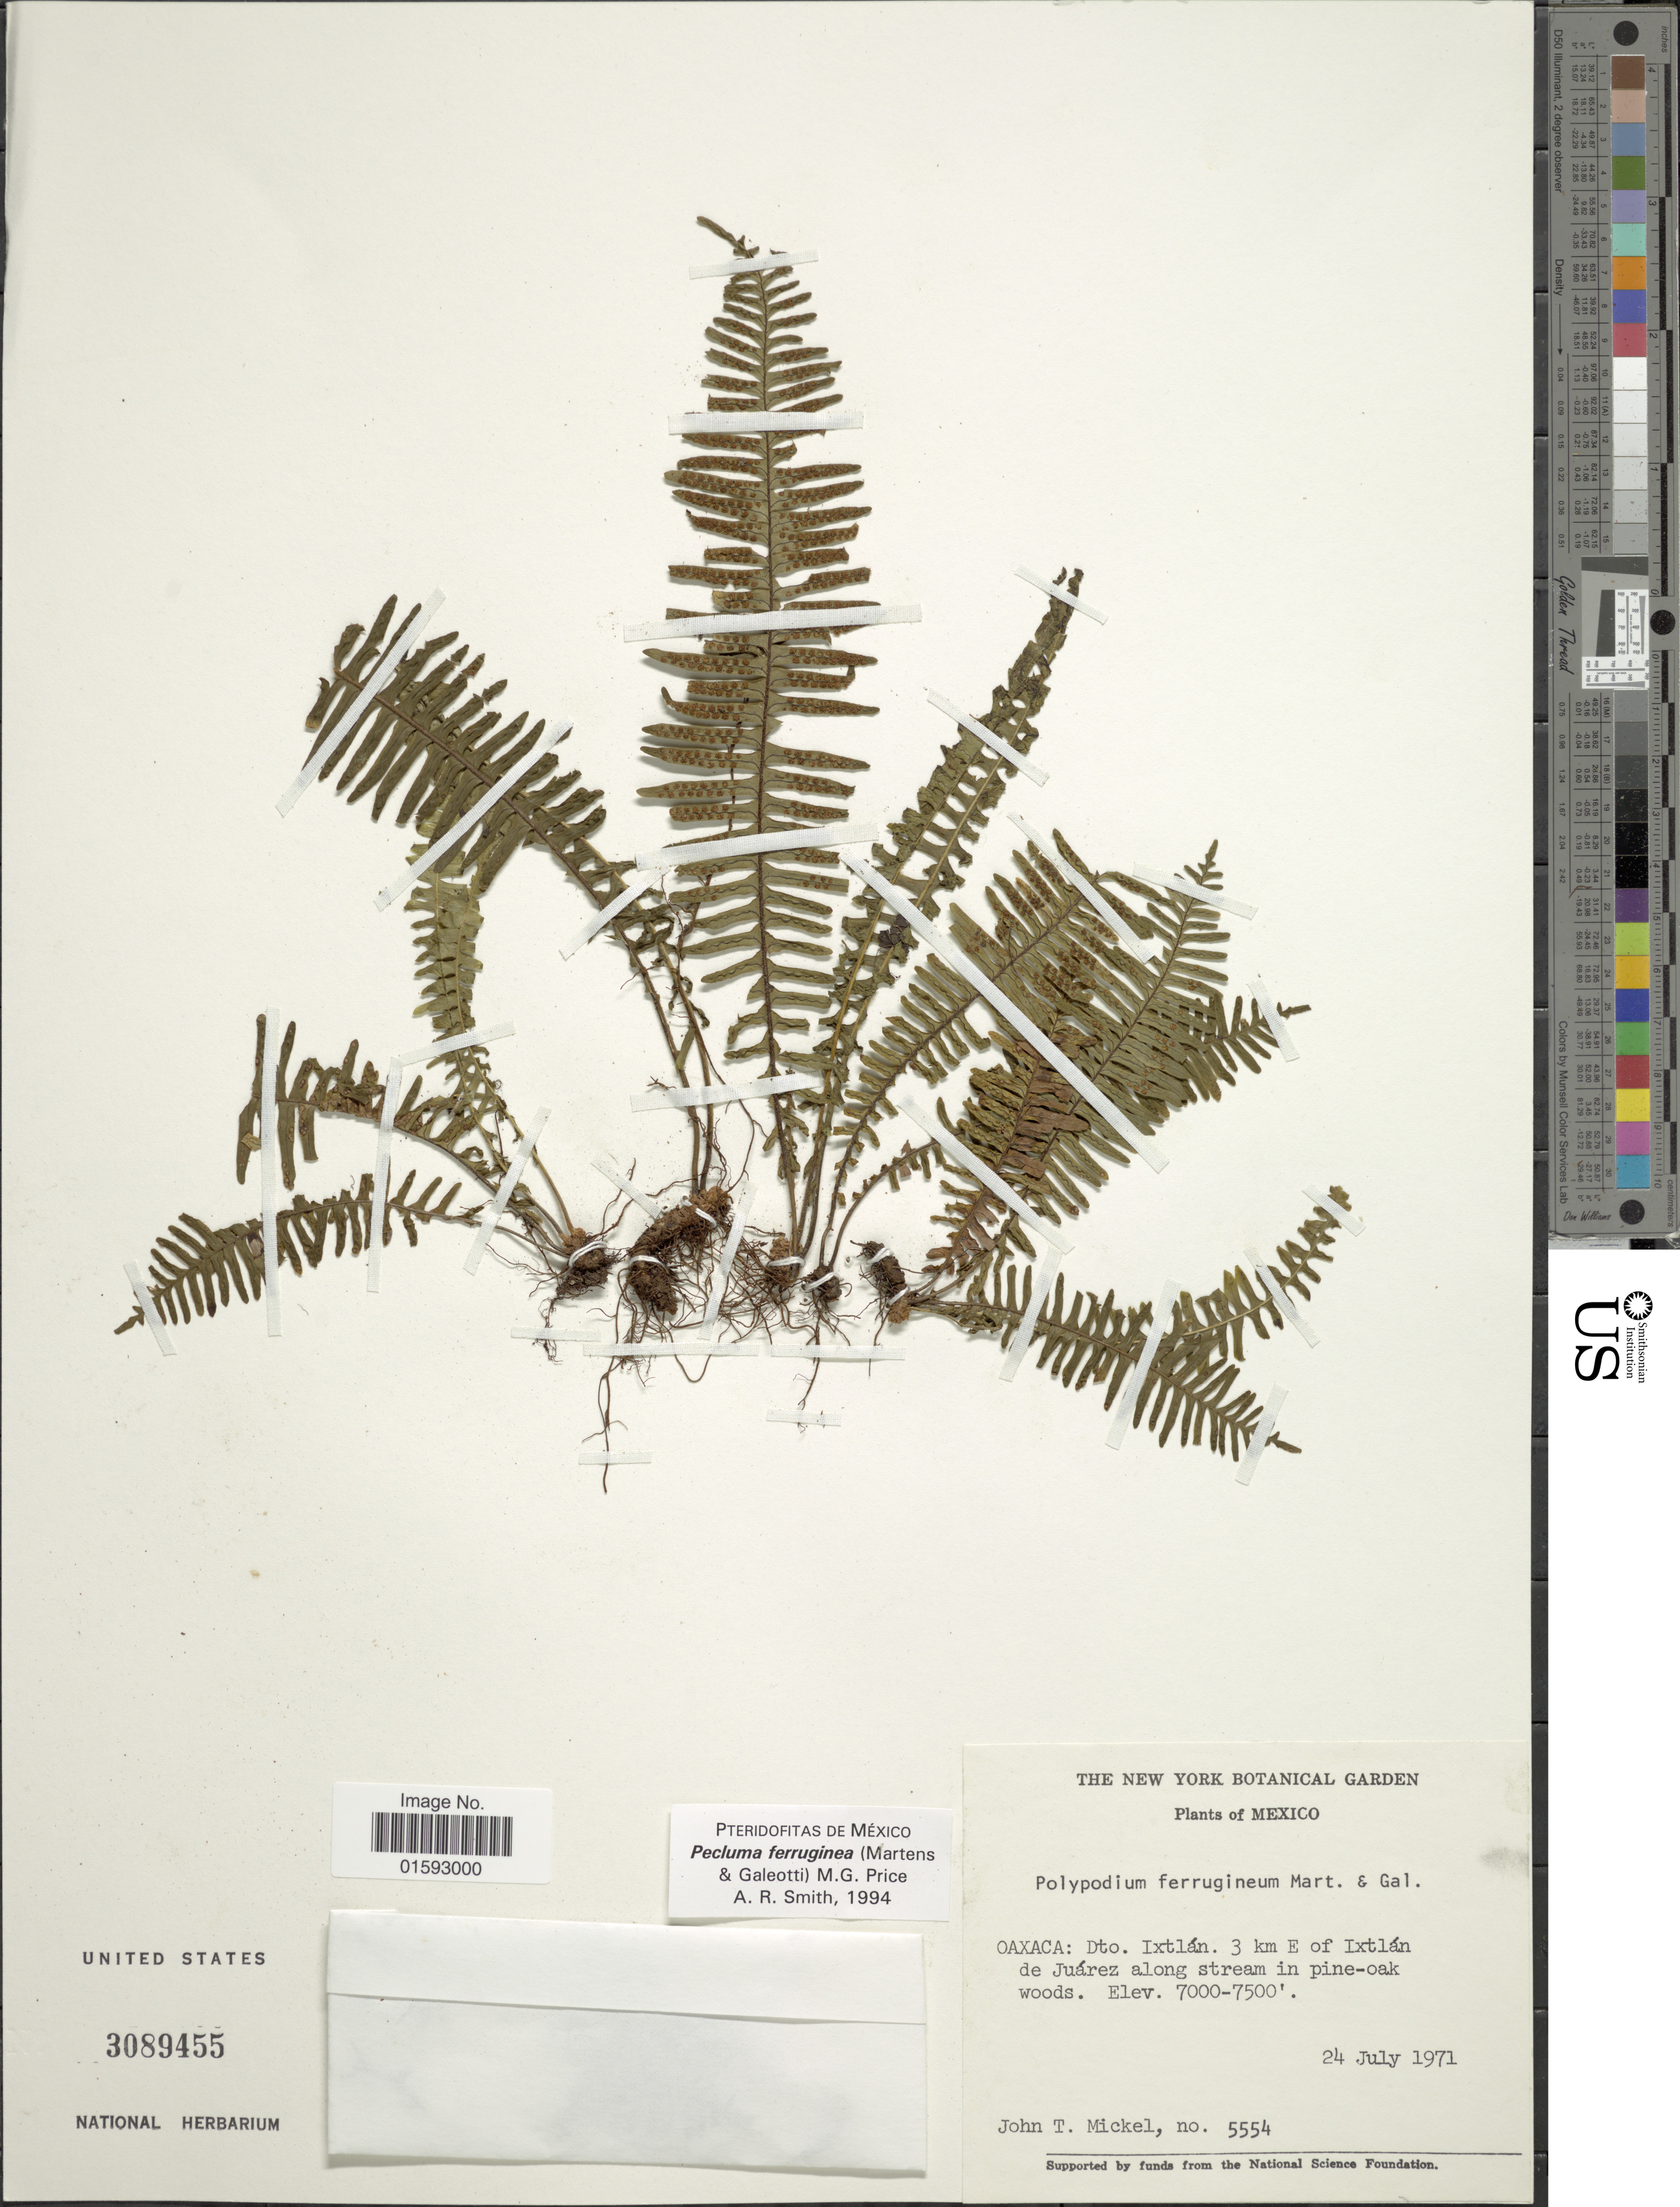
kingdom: Plantae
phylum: Tracheophyta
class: Polypodiopsida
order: Polypodiales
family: Polypodiaceae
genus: Pecluma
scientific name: Pecluma ferruginea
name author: (M. Martens & Galeotti) Price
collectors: J. T. Mickel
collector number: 5554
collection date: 1971-07-24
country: Mexico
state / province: Oaxaca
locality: Dto. Ixtlan. 3 km E of Ixtlan de Juarez along stream in pine oak woods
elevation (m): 2134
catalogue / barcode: US 3089455